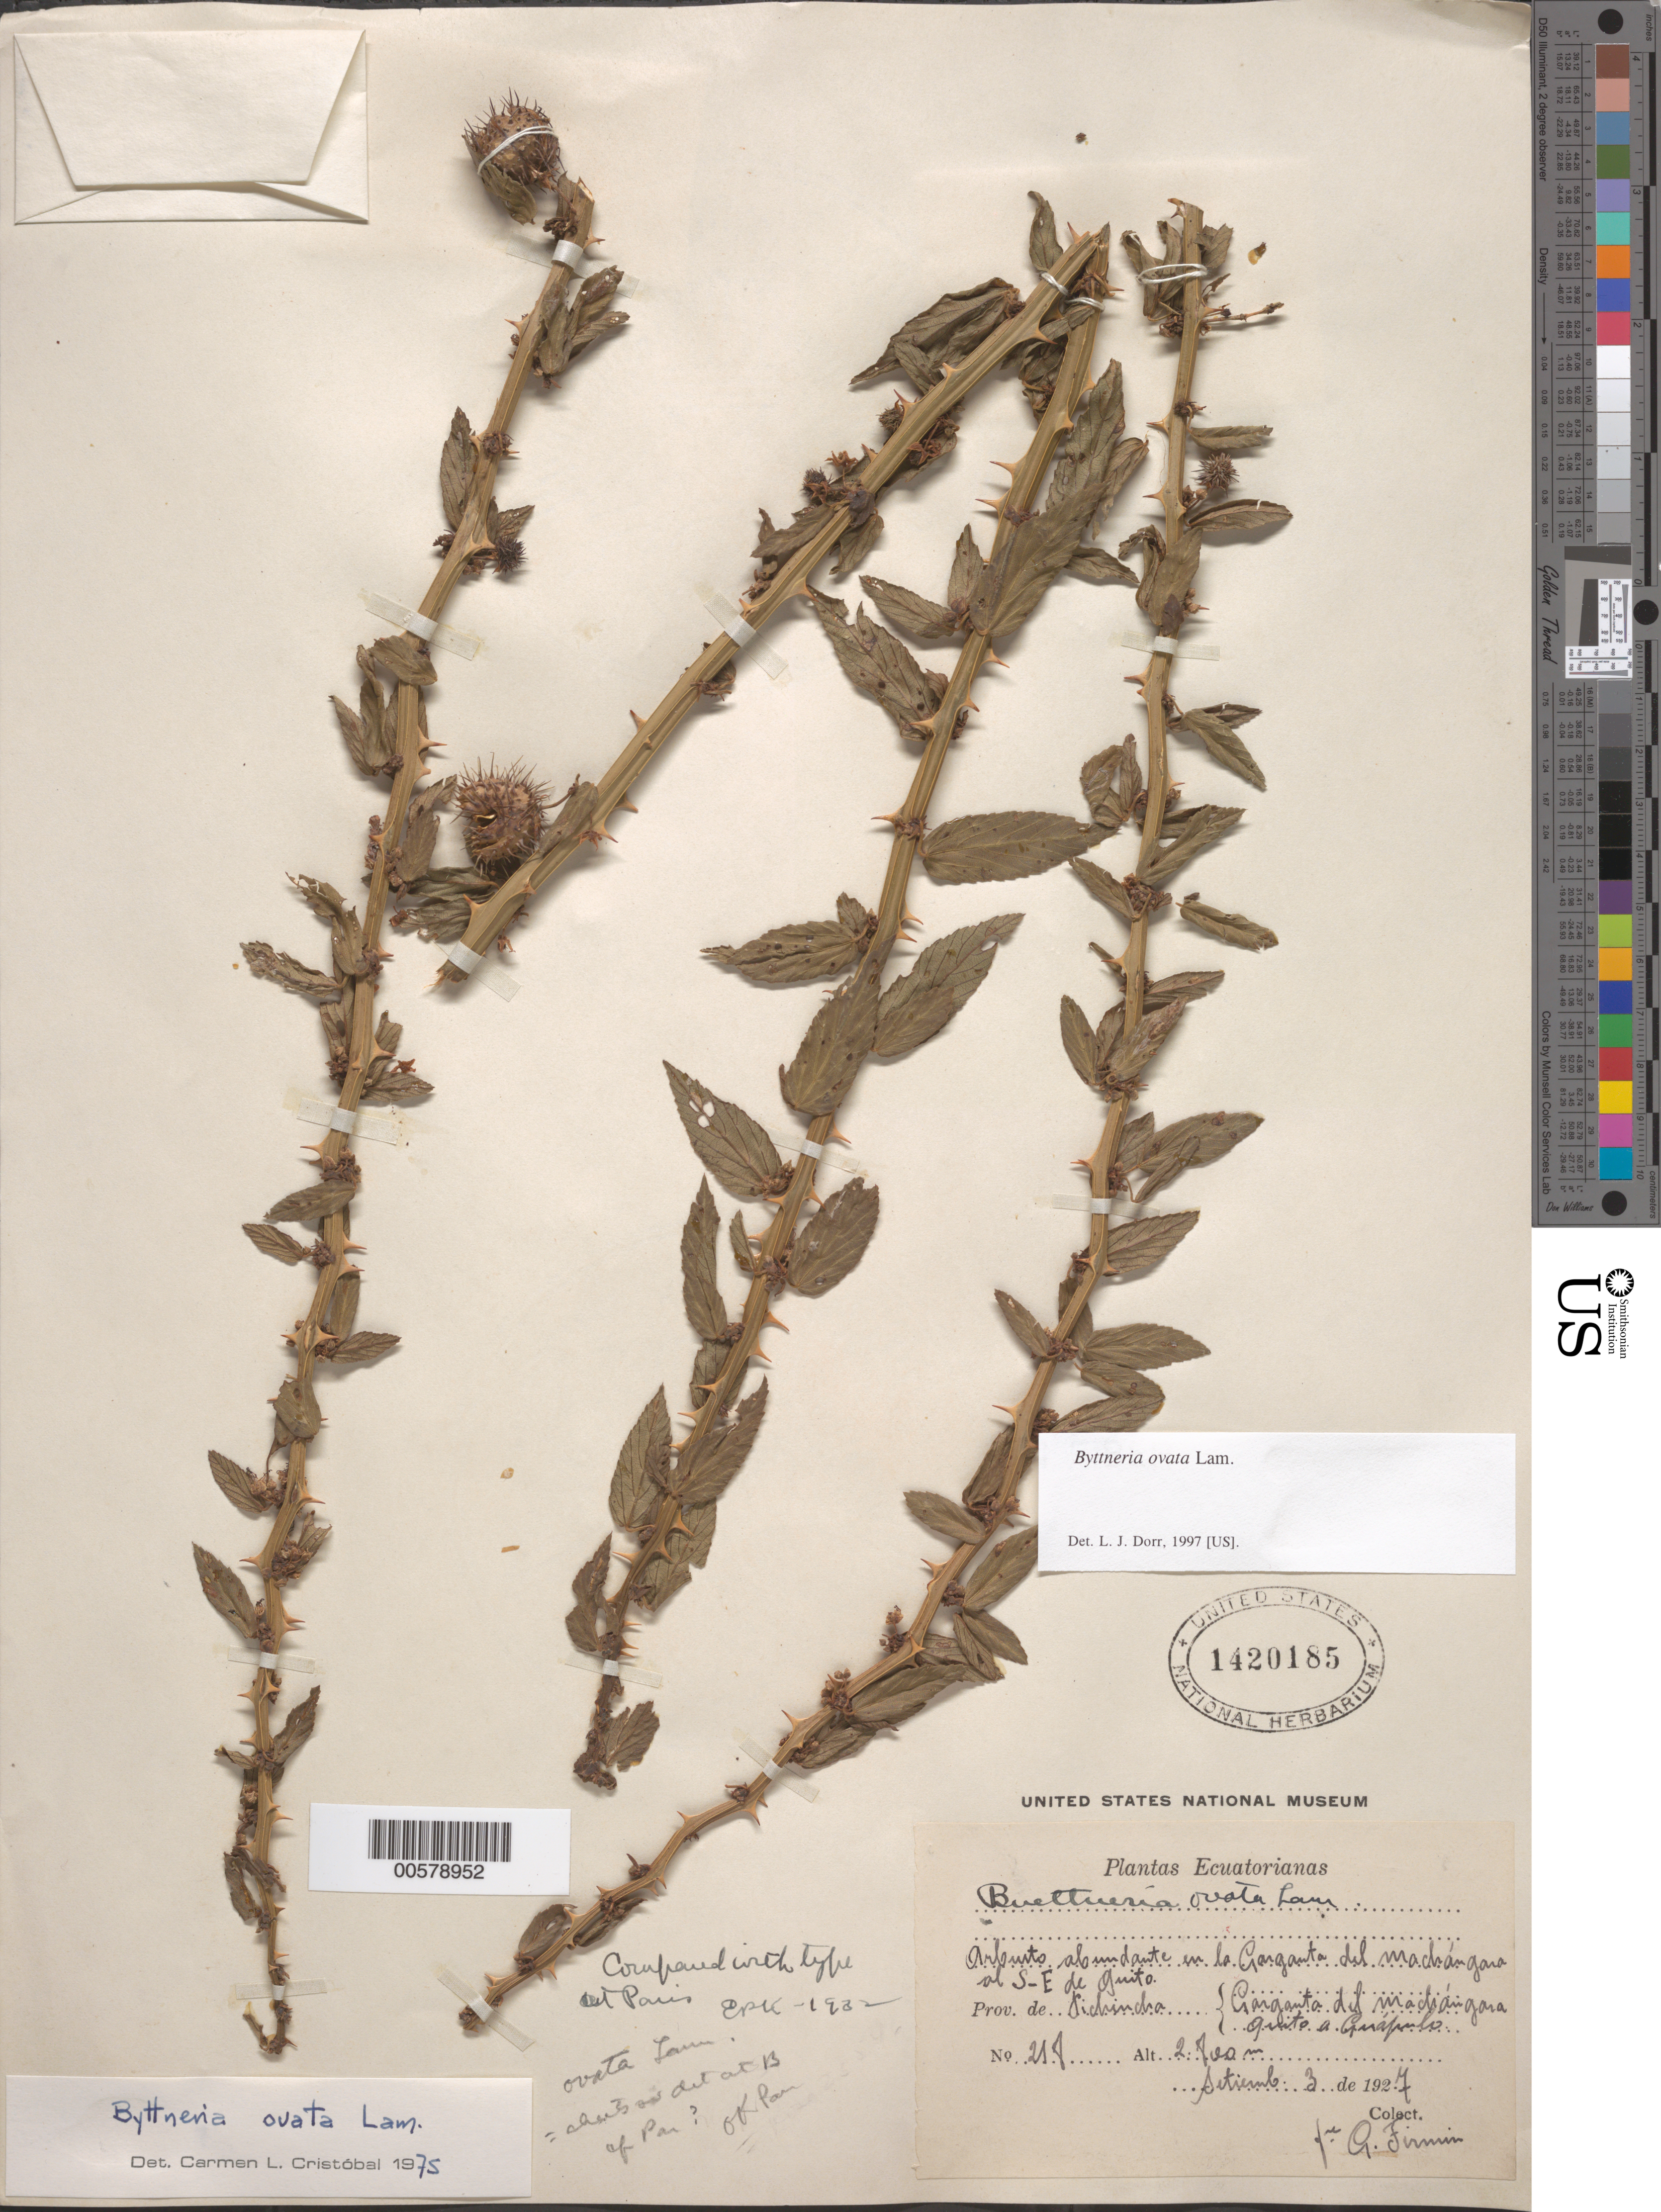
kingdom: Plantae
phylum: Tracheophyta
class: Magnoliopsida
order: Malvales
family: Malvaceae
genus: Byttneria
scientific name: Byttneria ovata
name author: Lam.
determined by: Cristóbal, C. L.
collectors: G. Firmin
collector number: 218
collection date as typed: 03 Sep 1927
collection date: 1927-09-03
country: Ecuador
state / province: Pichincha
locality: Garganta del Madiangana Quito a GuApulo [all sic], SE of Quito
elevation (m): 2800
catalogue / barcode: US 1420185